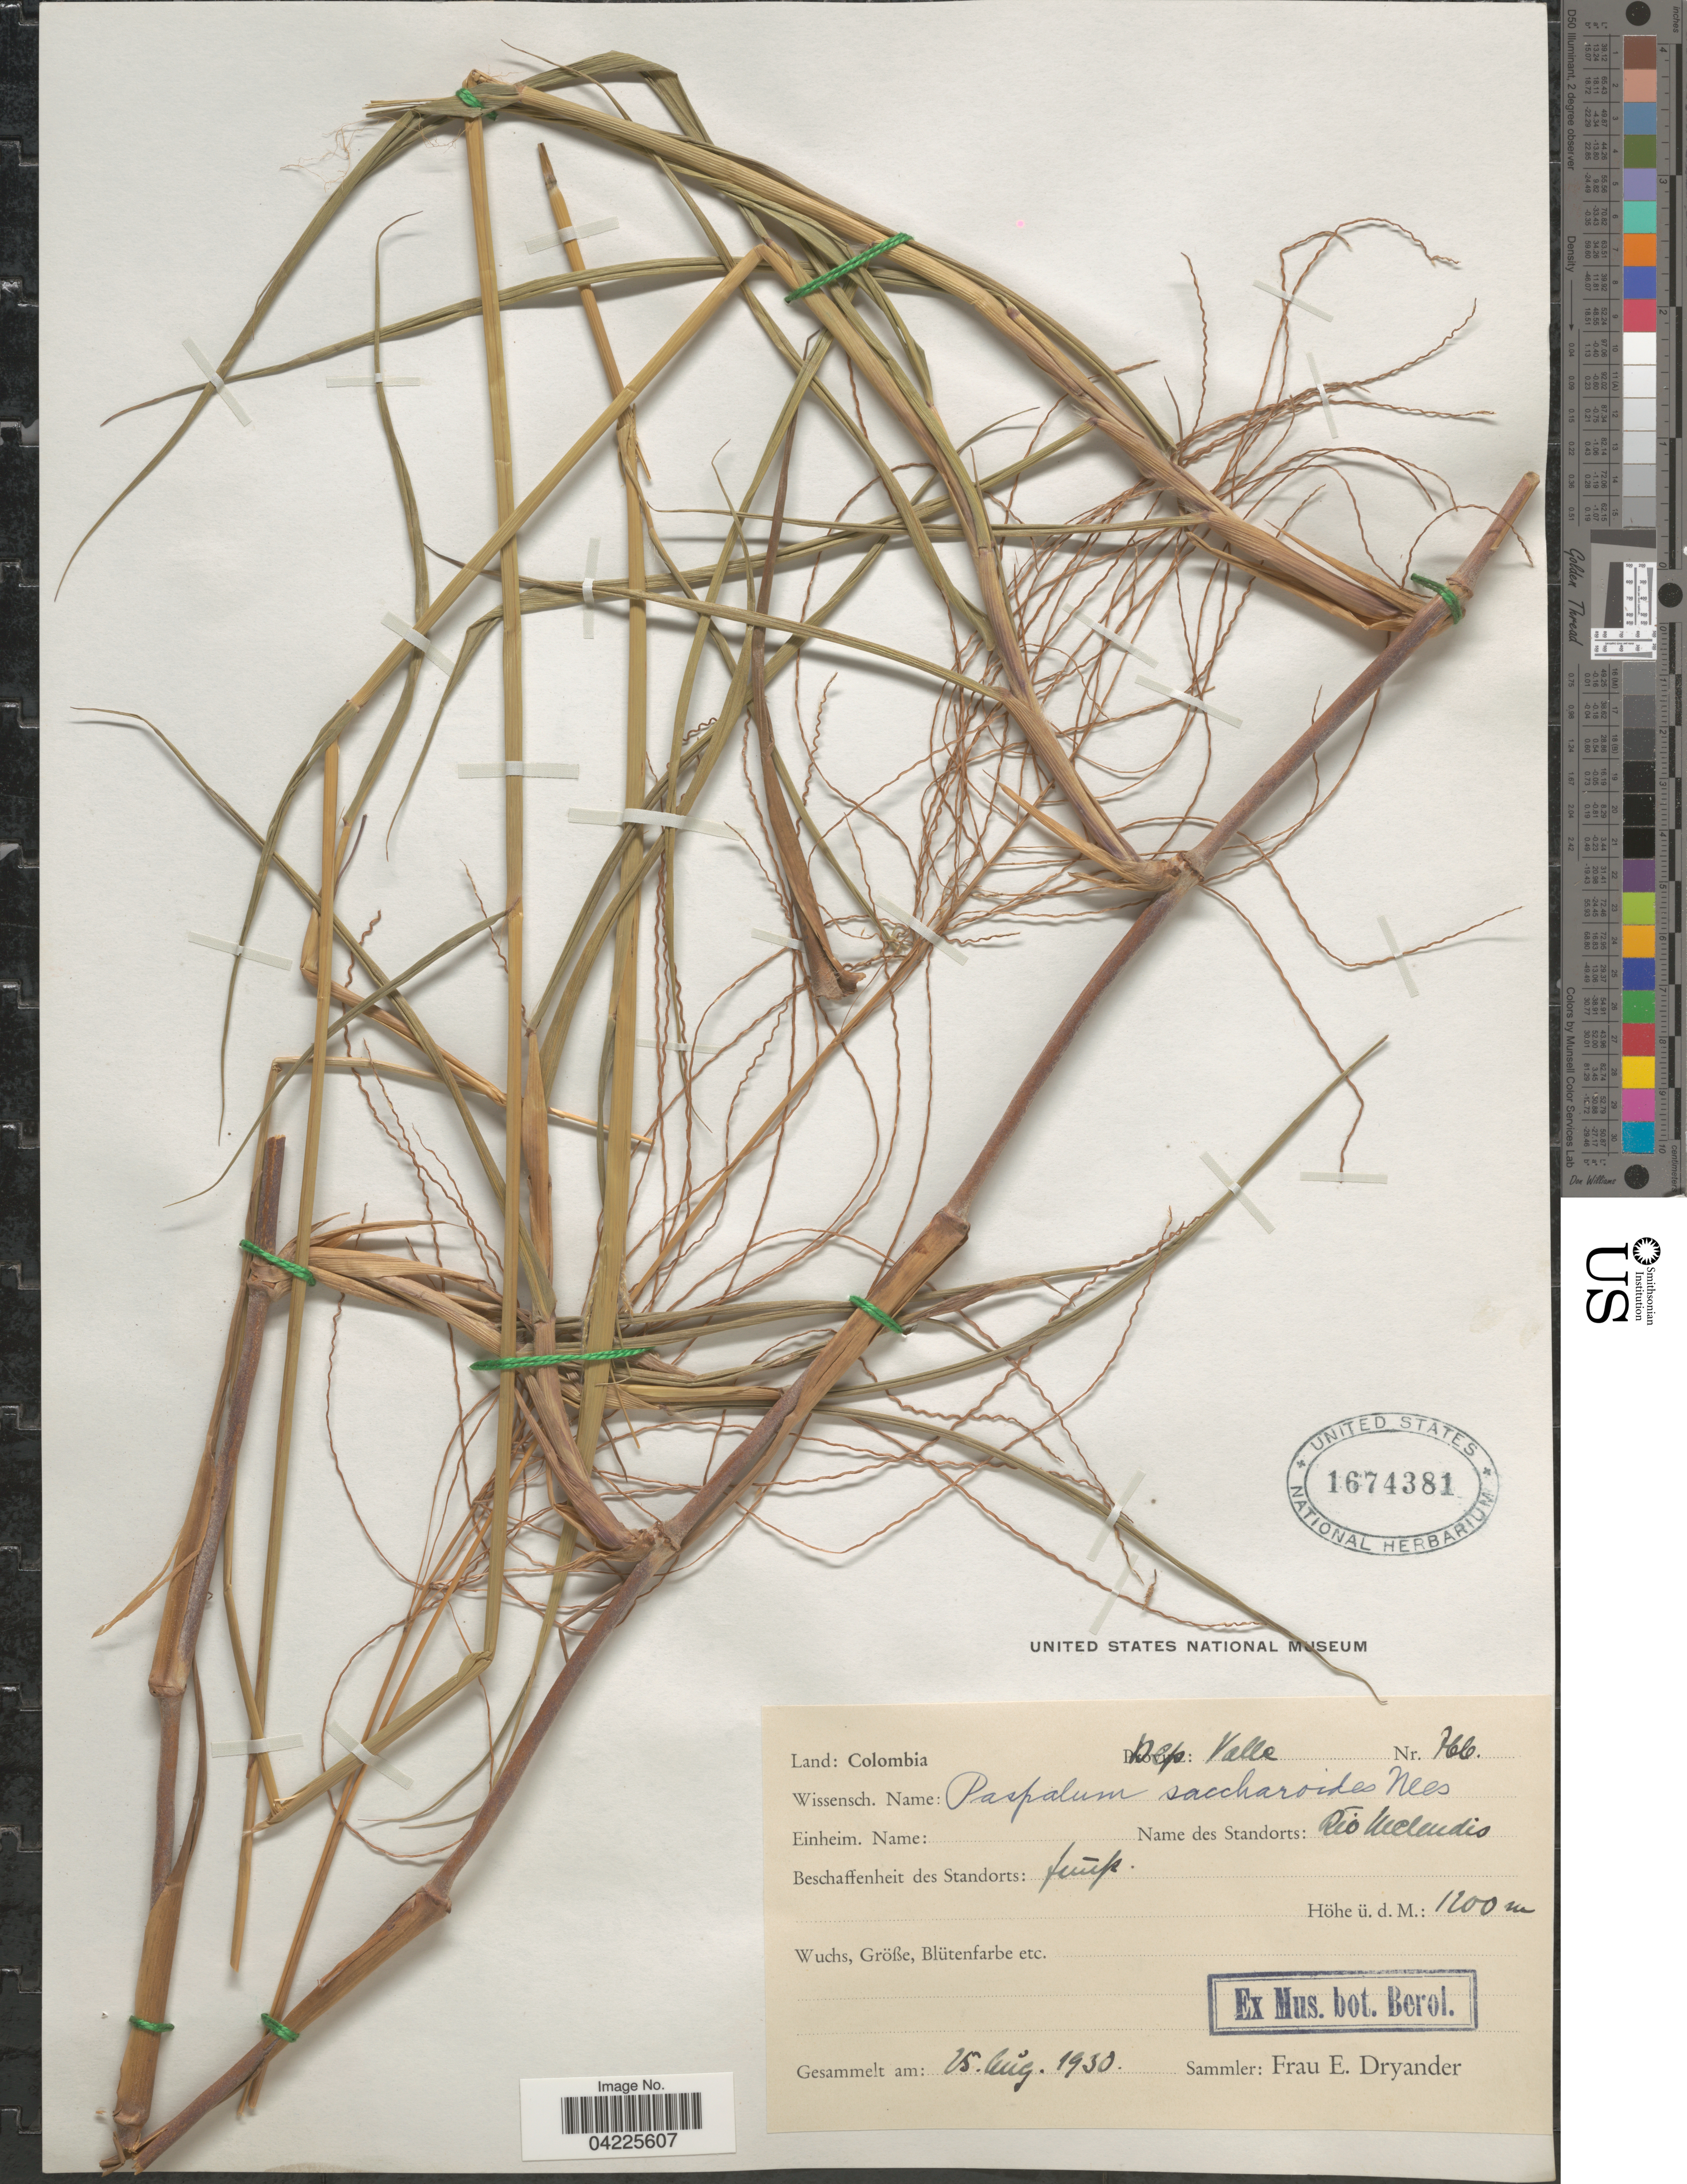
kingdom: Plantae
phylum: Tracheophyta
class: Liliopsida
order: Poales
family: Poaceae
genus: Paspalum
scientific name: Paspalum saccharoides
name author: Nees ex Trin.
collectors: E. Dryander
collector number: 766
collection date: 1930-08-25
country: Colombia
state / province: Valle del Cauca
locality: Dep: Valle. Rio Melandis.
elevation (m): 1200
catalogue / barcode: US 1674381